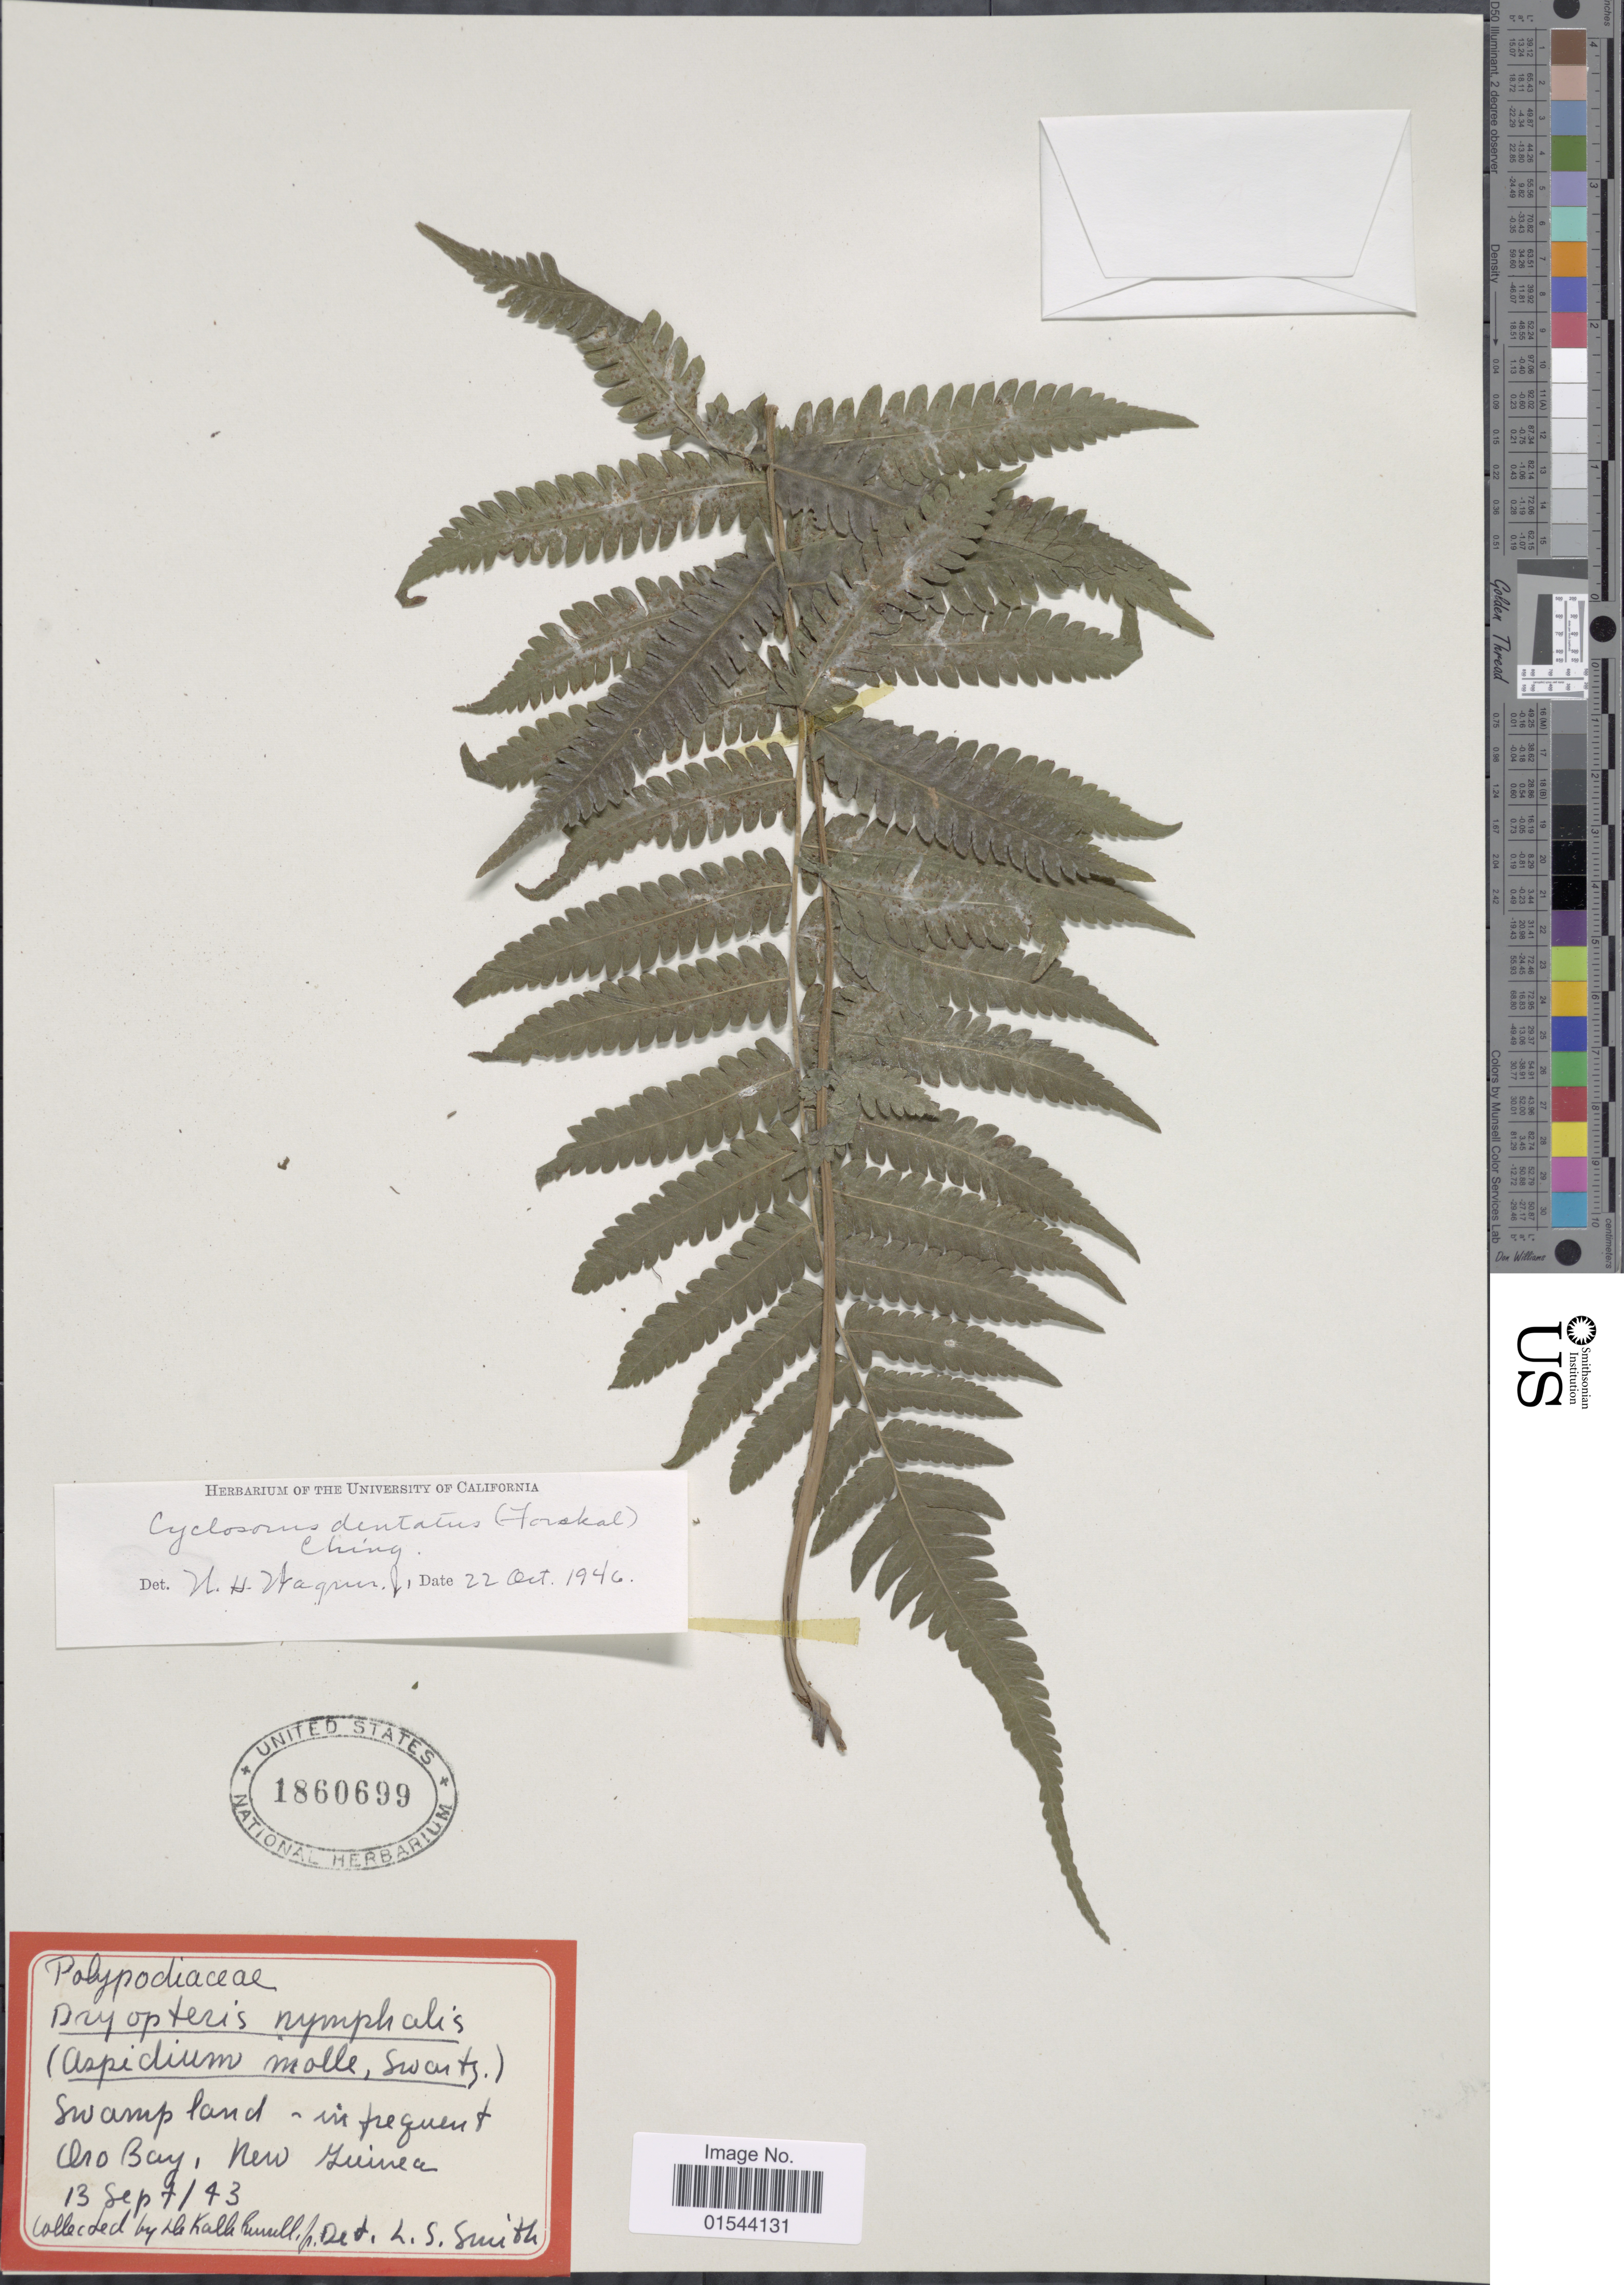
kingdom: Plantae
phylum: Tracheophyta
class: Polypodiopsida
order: Polypodiales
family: Thelypteridaceae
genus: Christella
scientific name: Christella dentata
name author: (Forssk.) Brownsey & Jermy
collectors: D. K. Russell Jr.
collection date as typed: Transcribed d/m/y: 13/9/43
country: Papua New Guinea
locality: Oro bay, New Guinea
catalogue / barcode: US 1860699